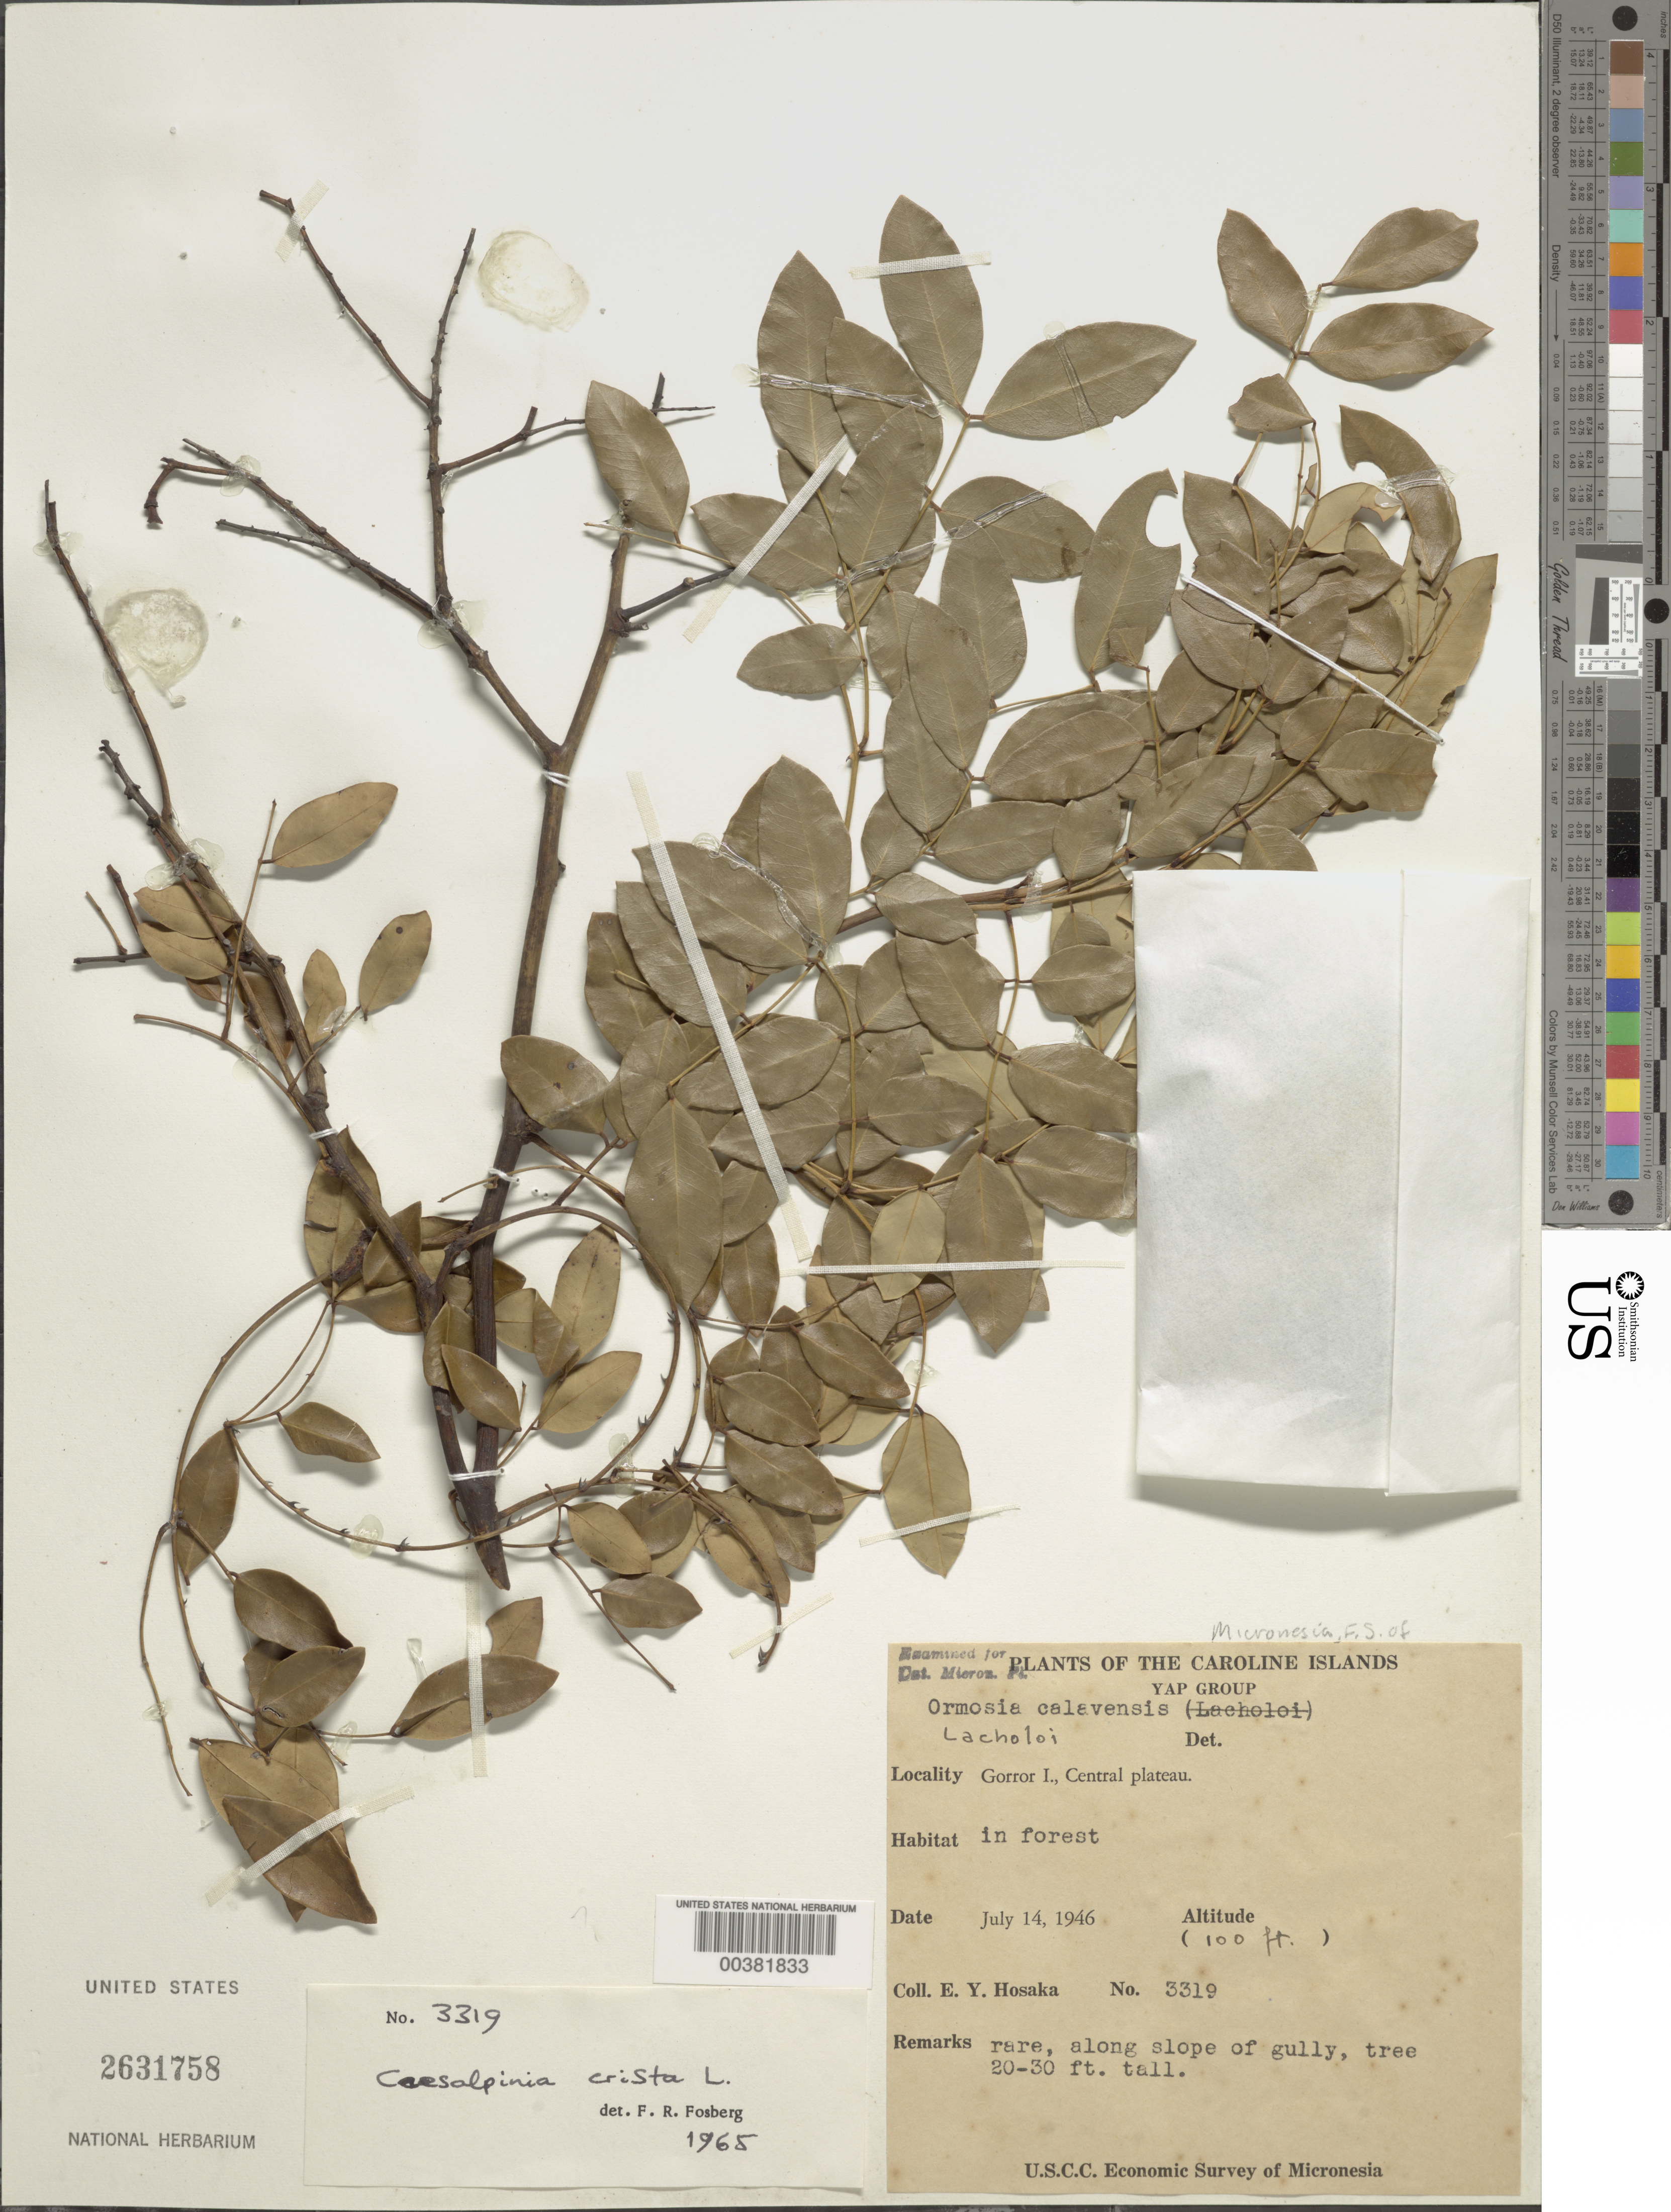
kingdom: Plantae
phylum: Tracheophyta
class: Magnoliopsida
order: Fabales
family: Fabaceae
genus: Ticanto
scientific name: Ticanto crista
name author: (L.) R. Clark & Gagnon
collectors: E. Y. Hosaka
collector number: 3319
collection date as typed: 14 Jul 1946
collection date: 1946-07-14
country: Micronesia, Federated States of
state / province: Yap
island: Yap Is.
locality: Gorror Islet; central plateau. [gorror (guroor) is a town not an island.]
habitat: In forest, along slope of gully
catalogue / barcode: US 2631758